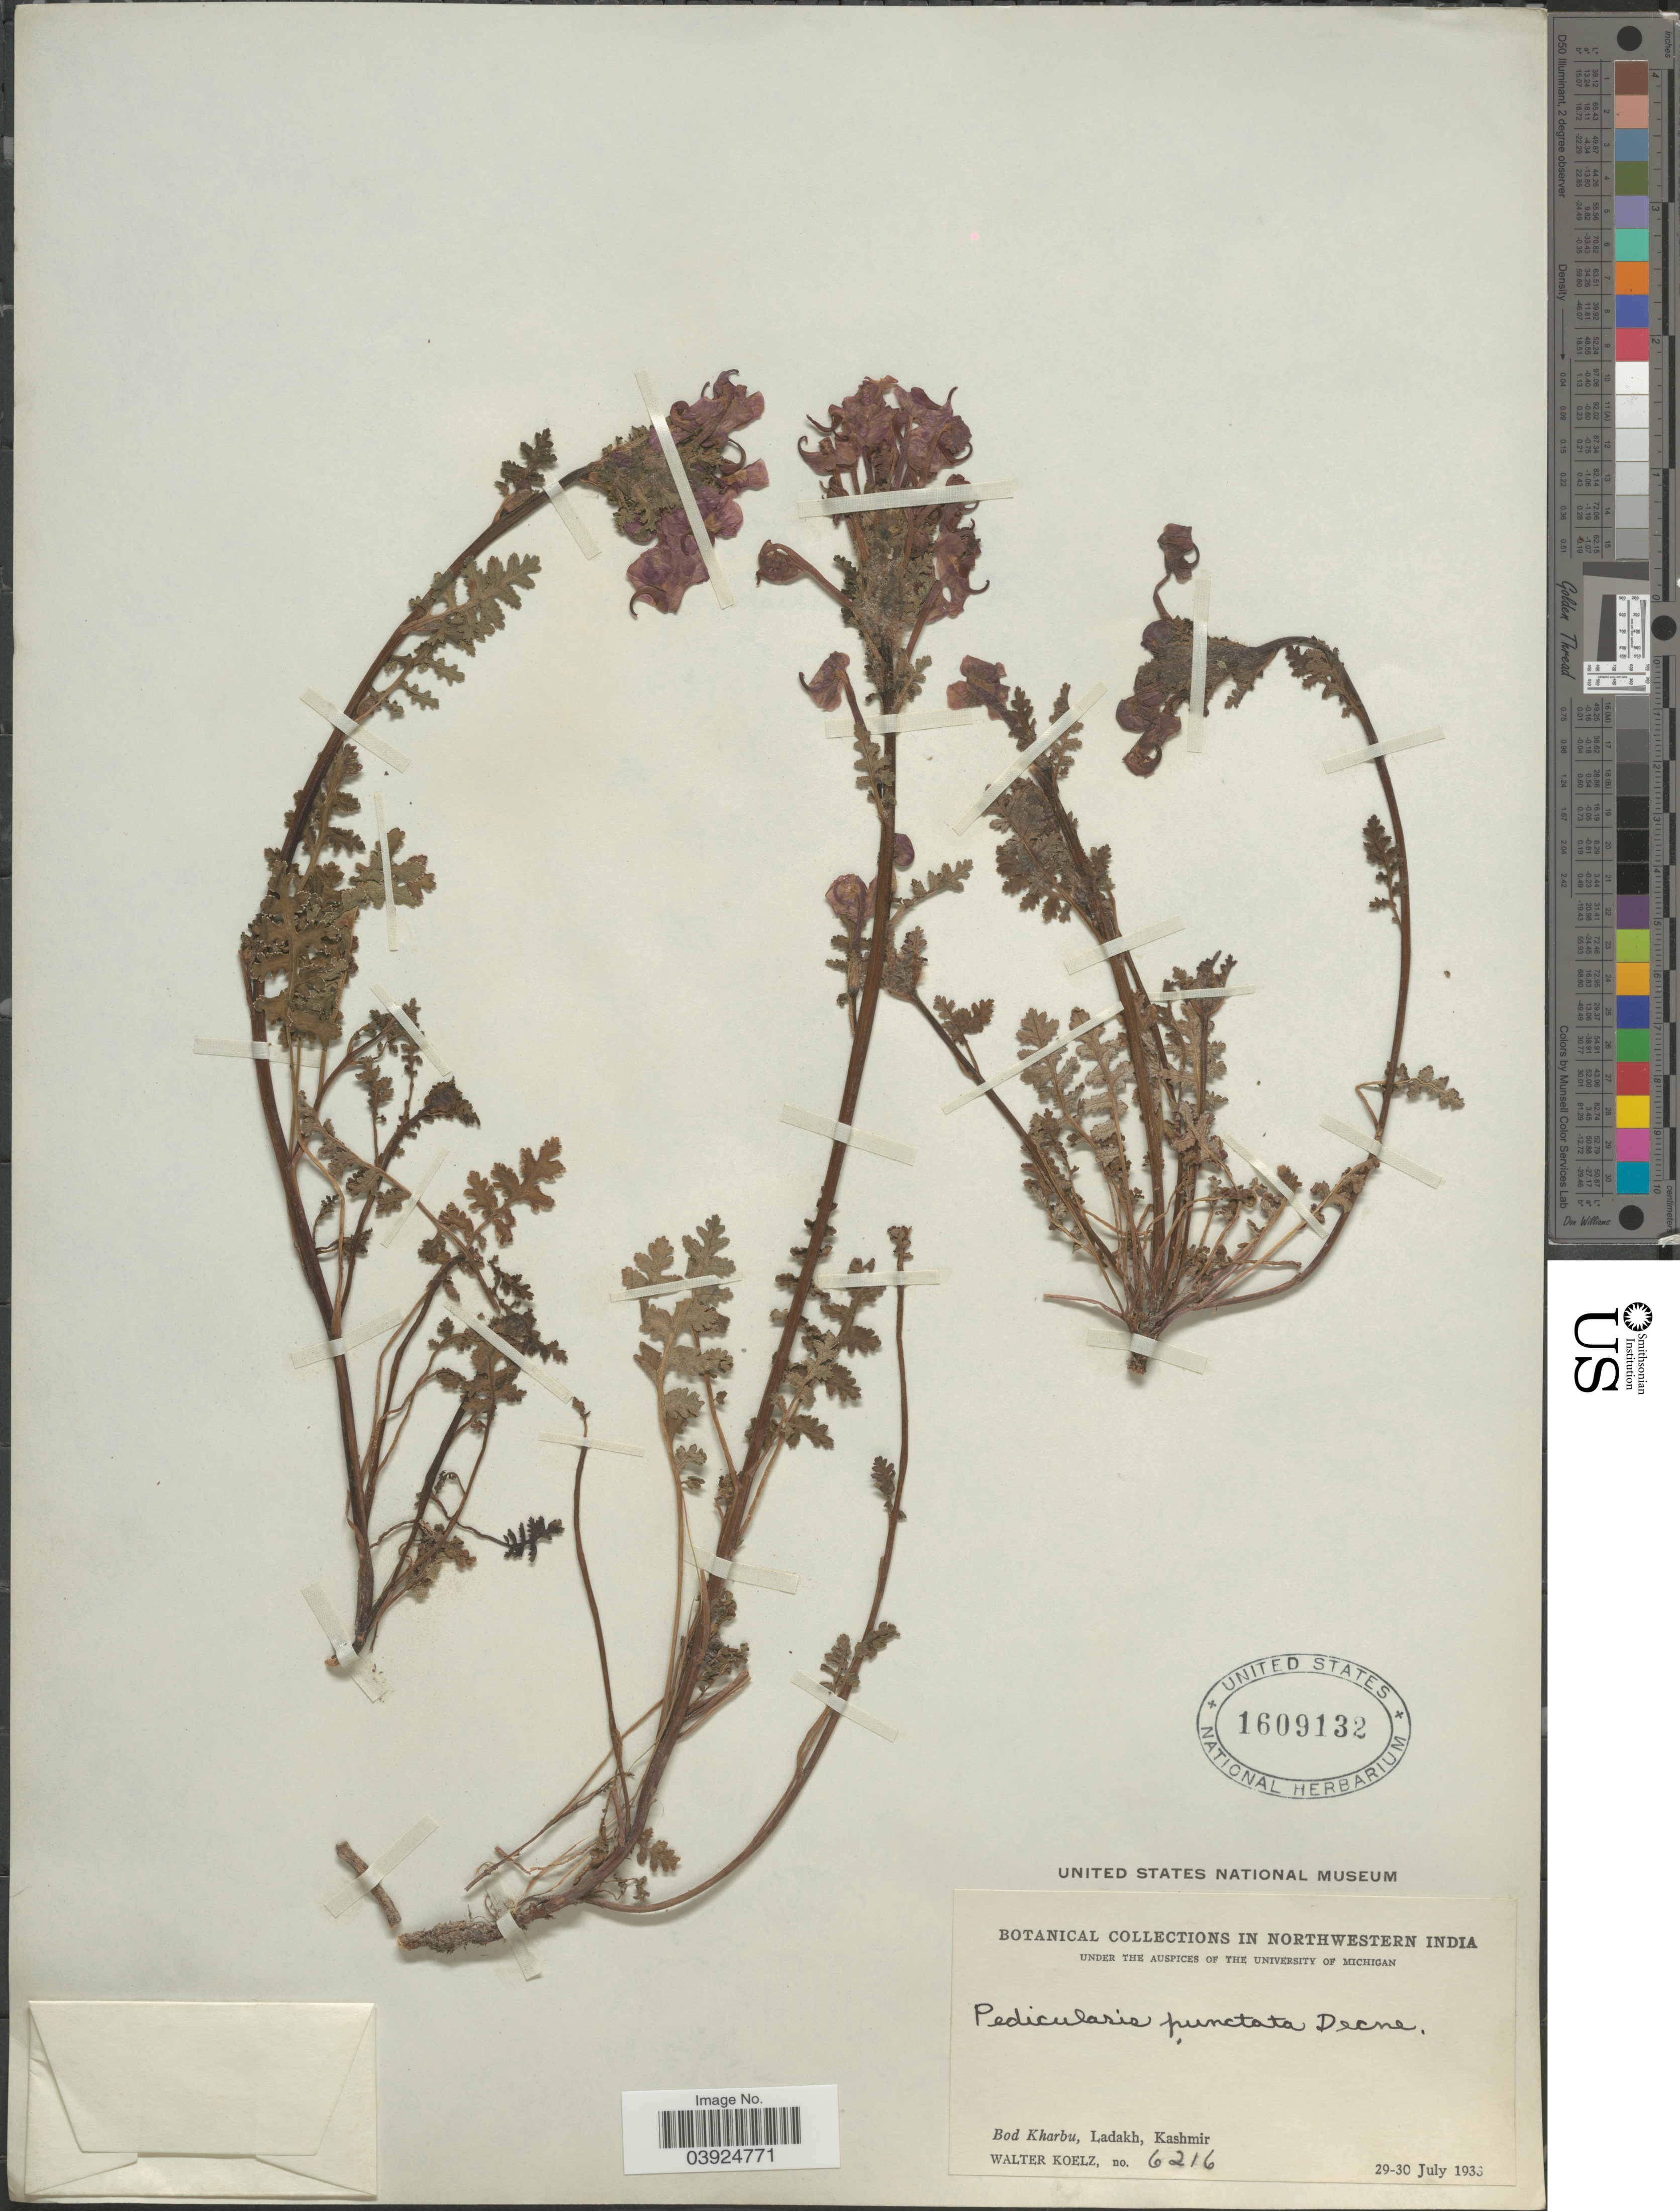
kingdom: Plantae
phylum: Tracheophyta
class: Magnoliopsida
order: Lamiales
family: Orobanchaceae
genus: Pedicularis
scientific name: Pedicularis punctata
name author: Decne.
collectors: W. N. Koelz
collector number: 6216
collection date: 1933-07-29/1933-07-30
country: India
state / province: Jammu and Kashmir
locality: Northwestern India. Bod Kharbu, Ladakh, Kashmir.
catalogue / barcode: US 1609132